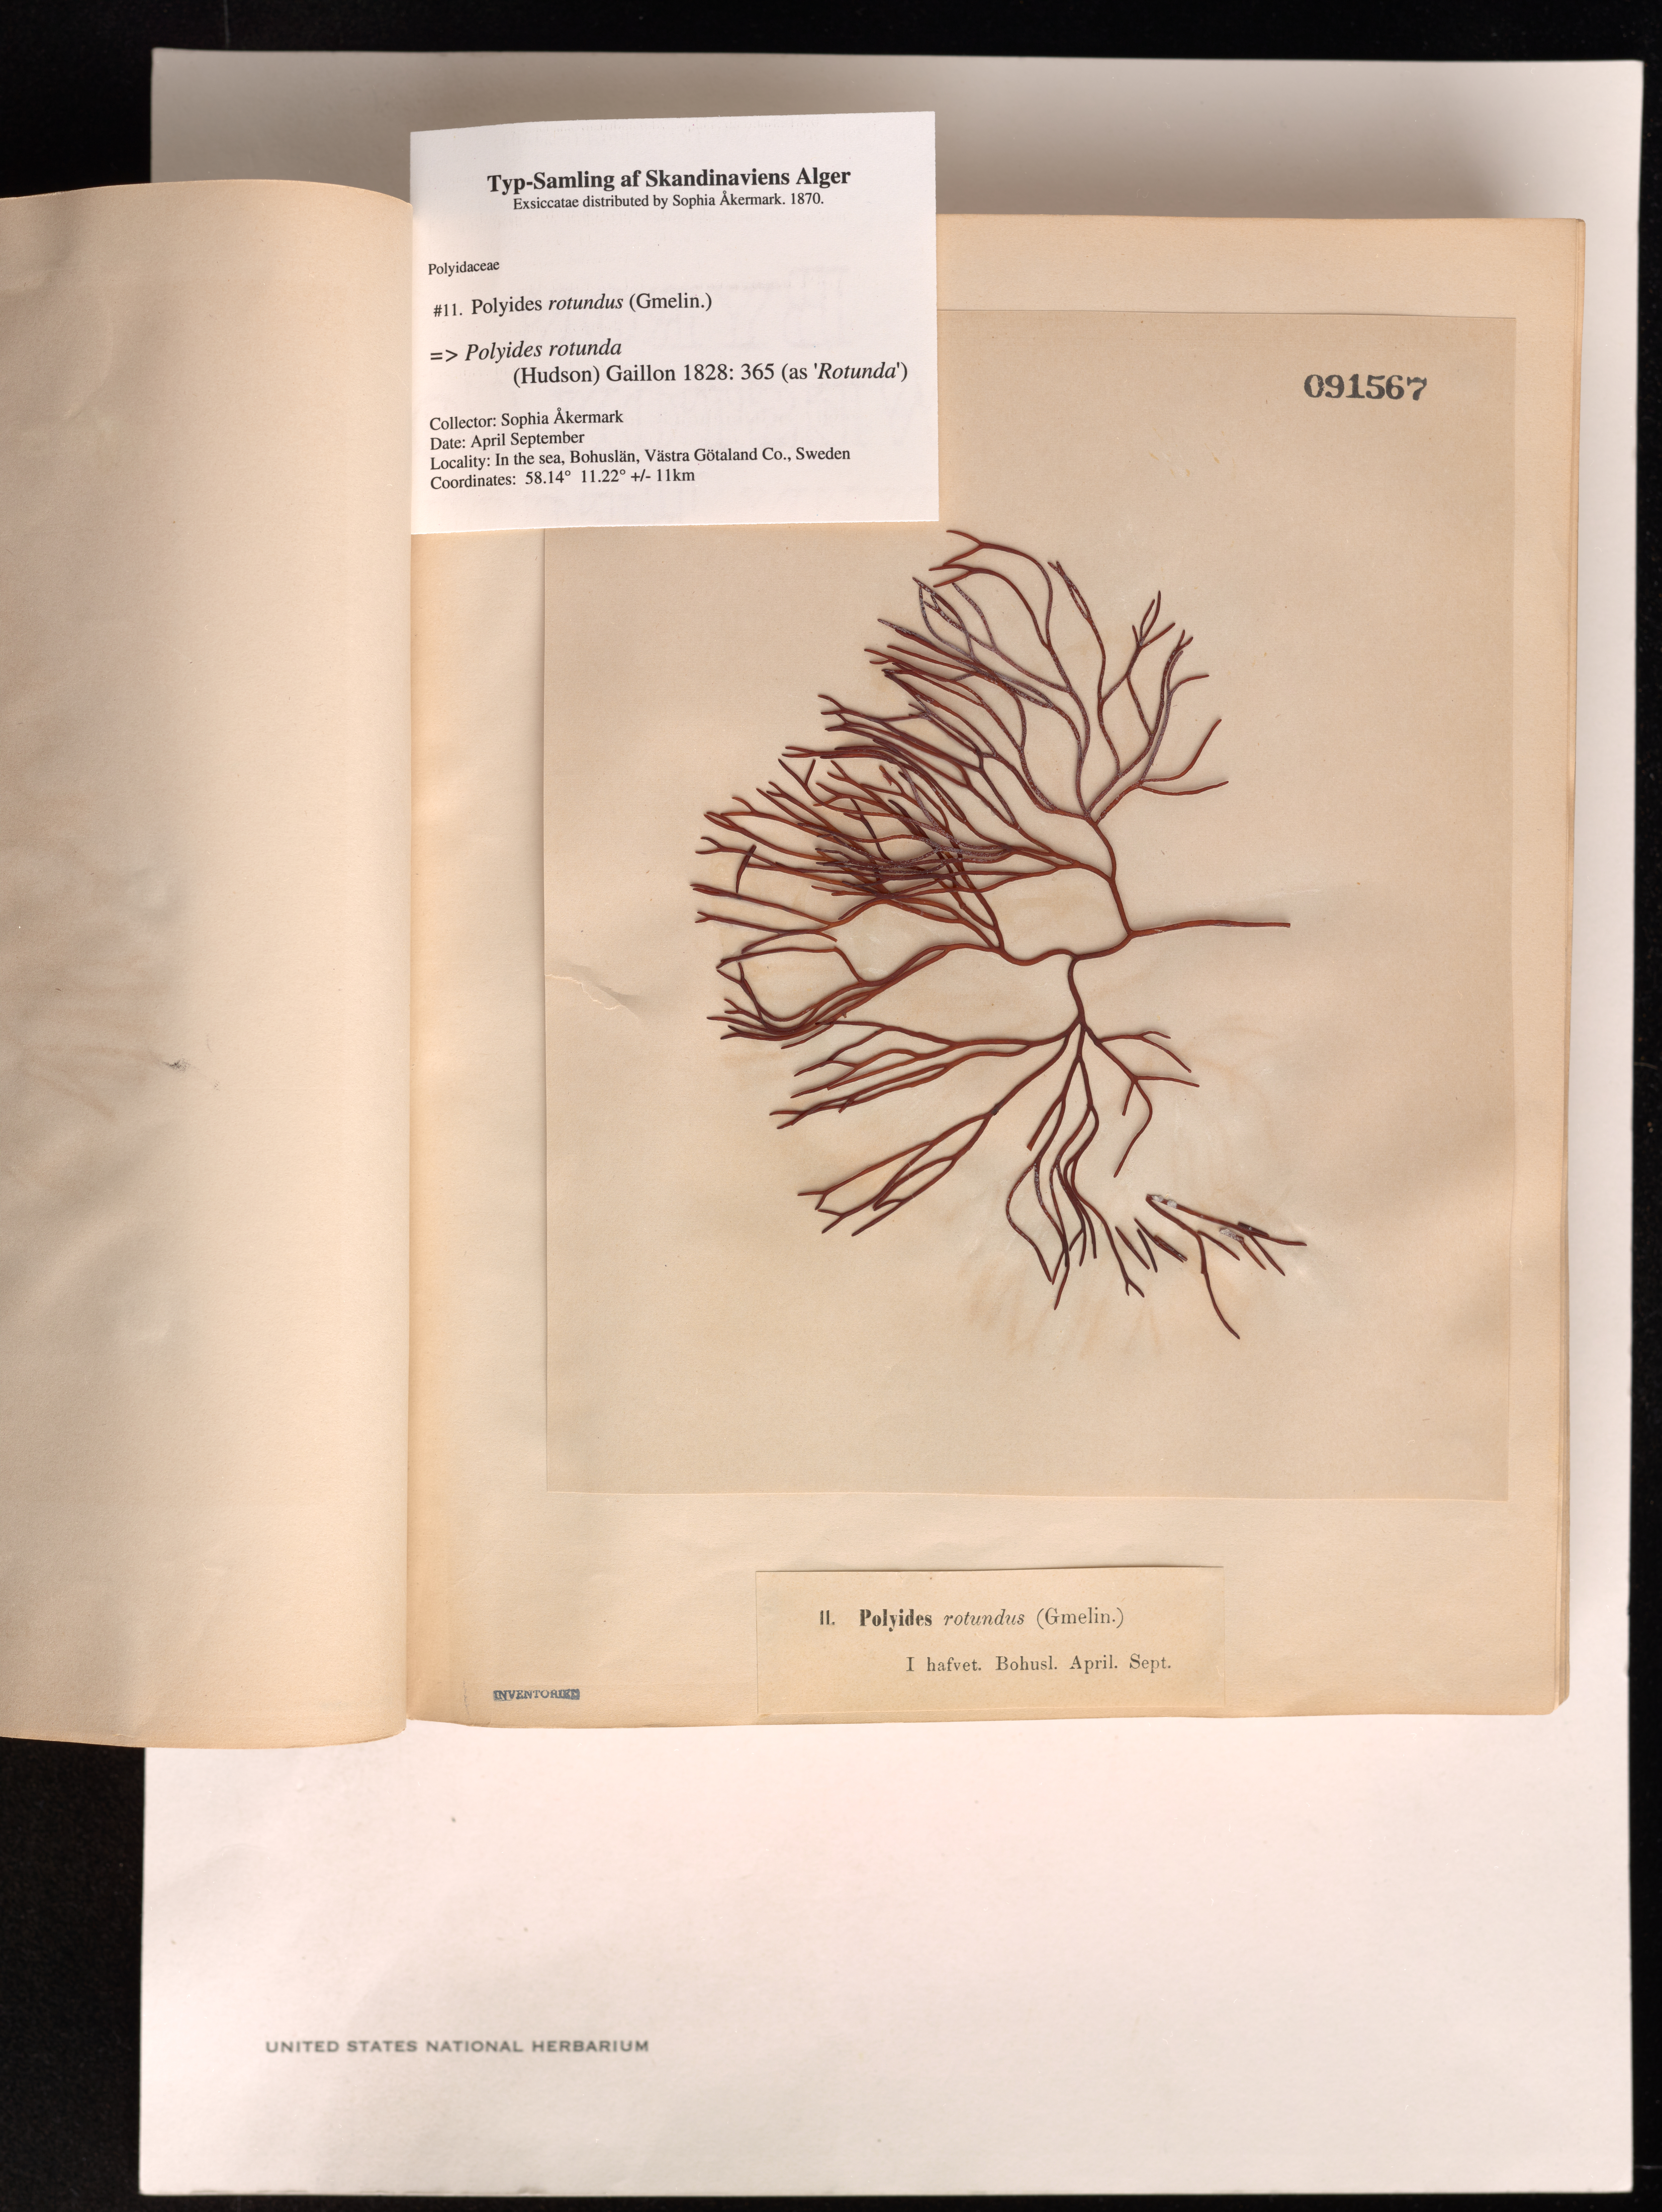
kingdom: Plantae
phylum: Rhodophyta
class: Florideophyceae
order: Gigartinales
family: Polyidaceae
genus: Polyides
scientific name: Polyides rotunda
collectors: S. Akermark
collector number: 11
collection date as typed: Apr ---- AND -- Sep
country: Sweden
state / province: Västra Götaland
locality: Bohuslan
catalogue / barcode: US 91567